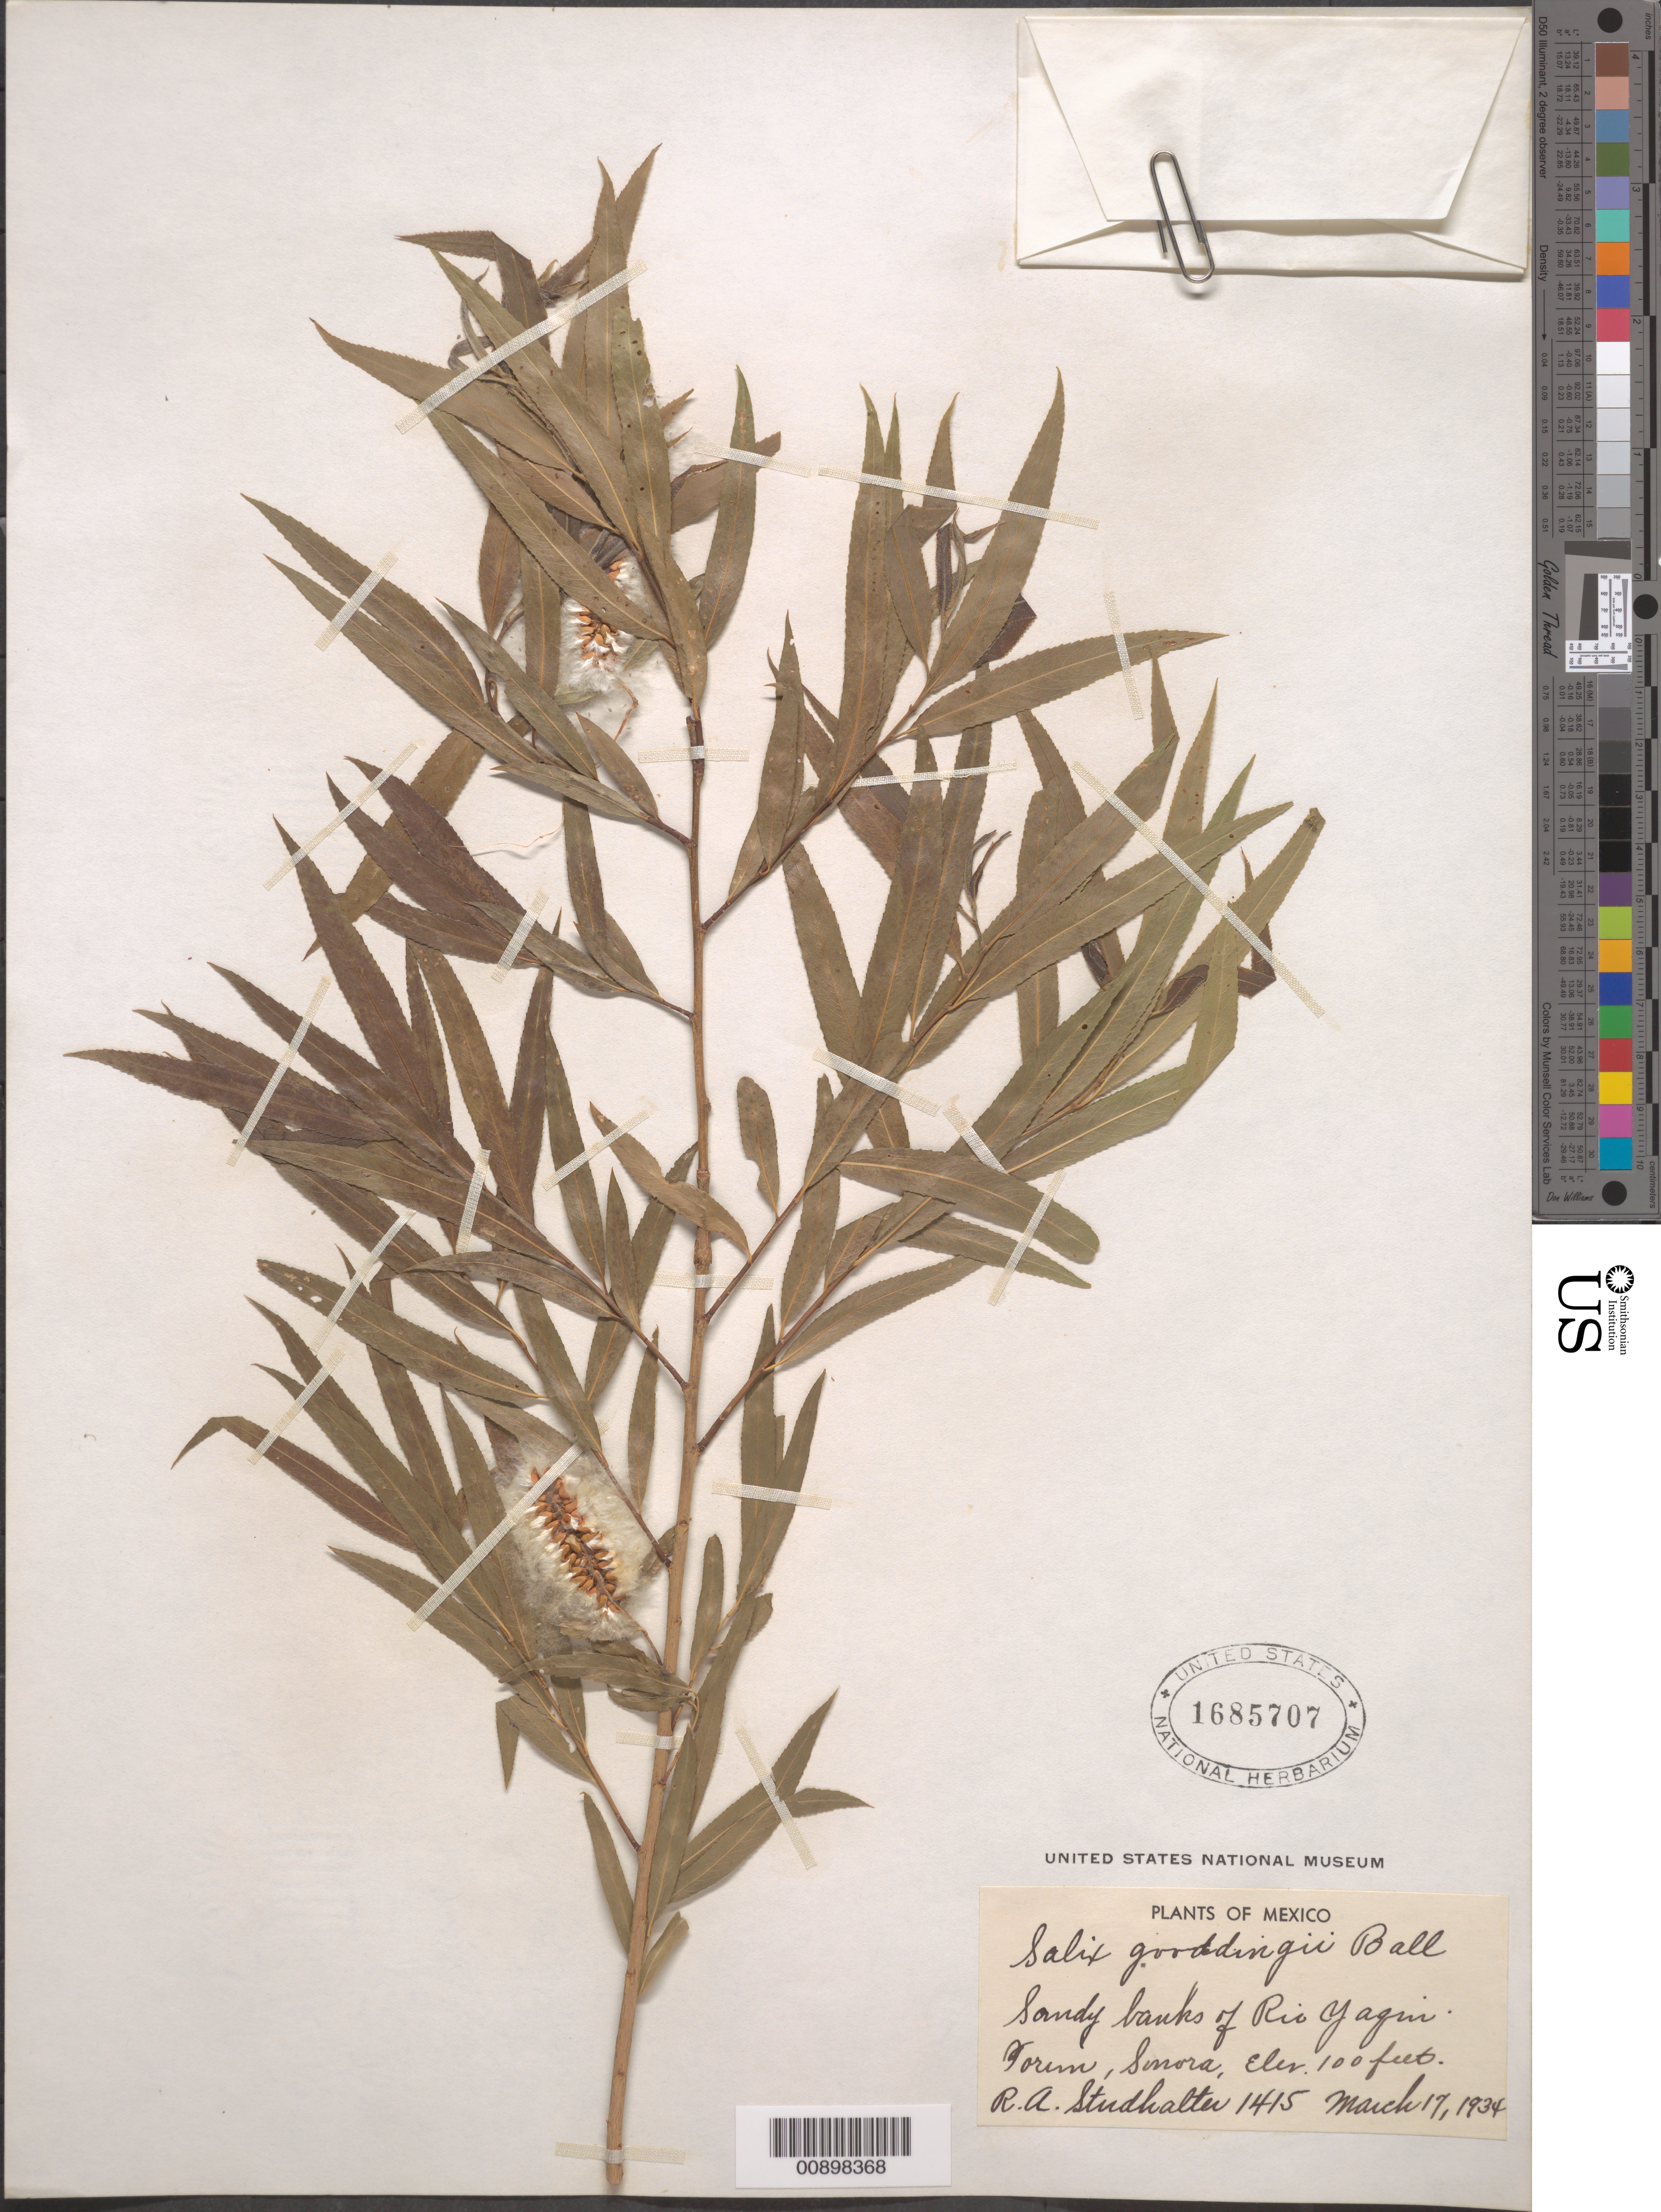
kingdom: Plantae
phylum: Tracheophyta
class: Magnoliopsida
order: Malpighiales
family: Salicaceae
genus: Salix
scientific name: Salix gooddingii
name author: C.R. Ball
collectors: R. Studhalter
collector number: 1415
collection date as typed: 17 Mar 1934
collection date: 1934-03-17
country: Mexico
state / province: Sonora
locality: Sandy banks of Río Yaqui. Torim, Sonora.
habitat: Sandy banks of río.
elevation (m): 30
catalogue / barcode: US 1685707